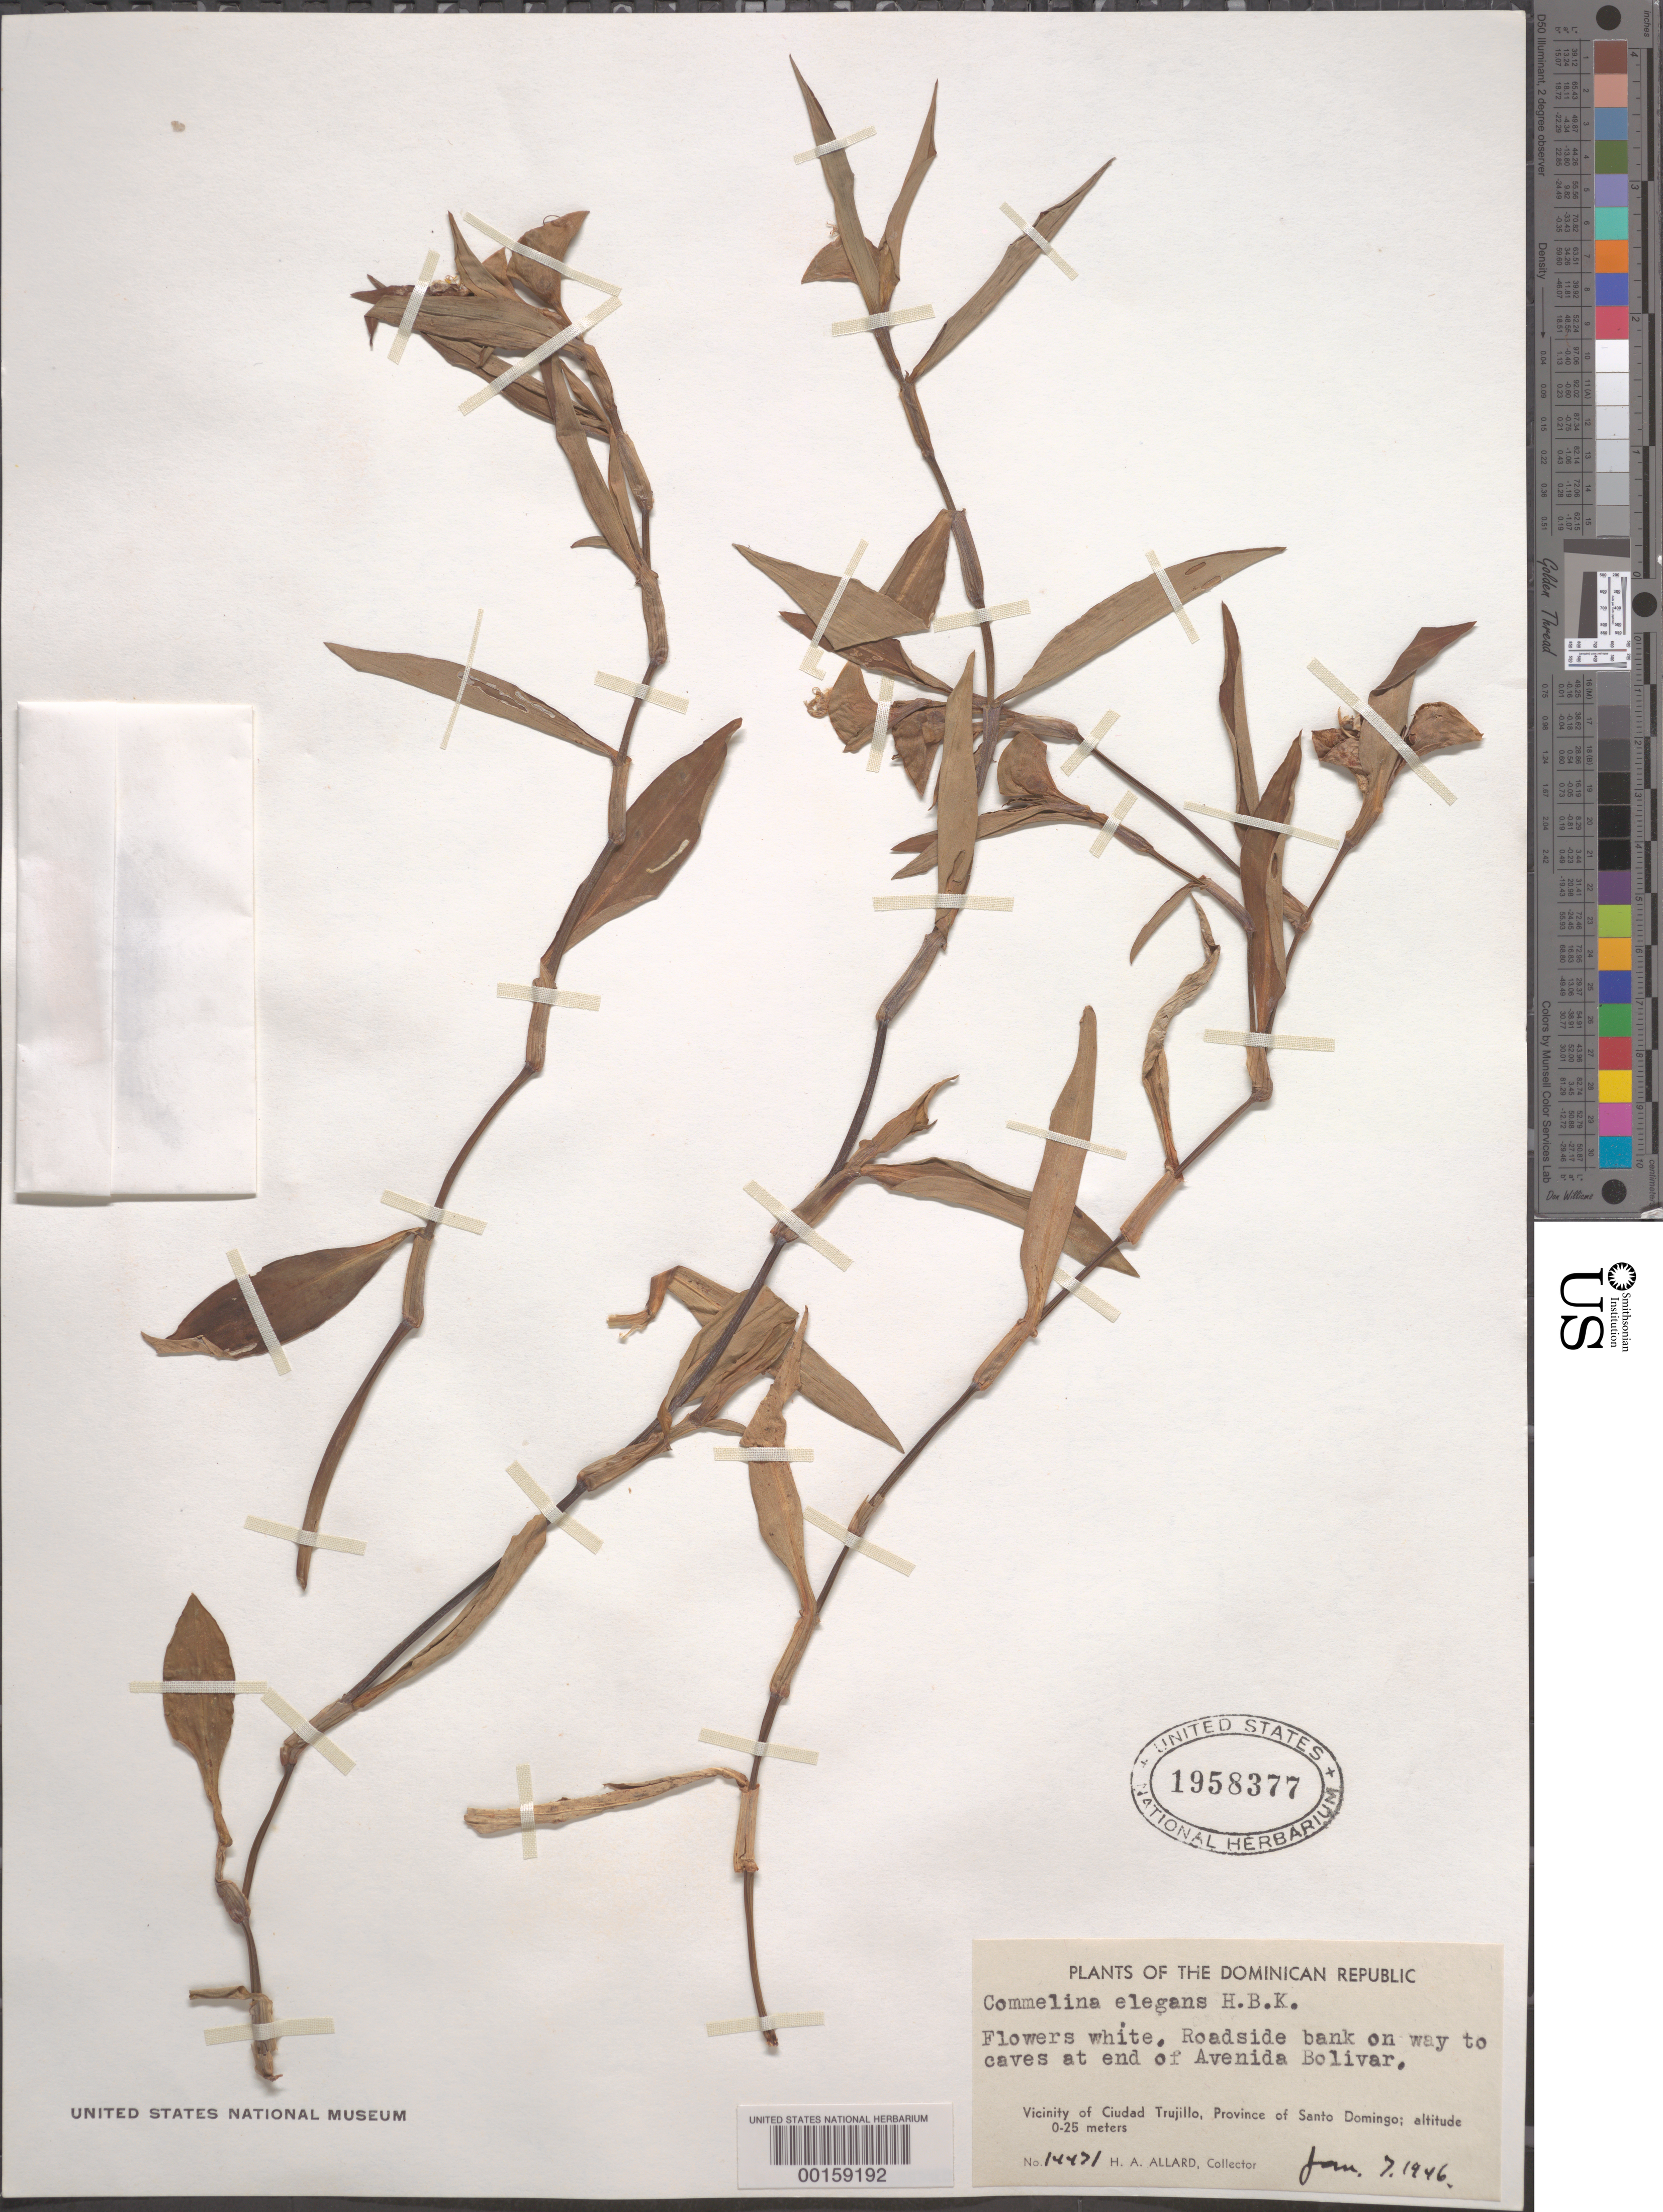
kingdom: Plantae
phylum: Tracheophyta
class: Liliopsida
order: Commelinales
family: Commelinaceae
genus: Commelina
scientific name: Commelina erecta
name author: L.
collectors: H. A. Allard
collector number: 14471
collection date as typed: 07 Jan 1946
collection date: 1946-01-07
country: Dominican Republic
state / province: Distrito Nacional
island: Hispaniola Island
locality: Ciudad trujillo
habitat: Roadside bank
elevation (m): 0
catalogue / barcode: US 1958377